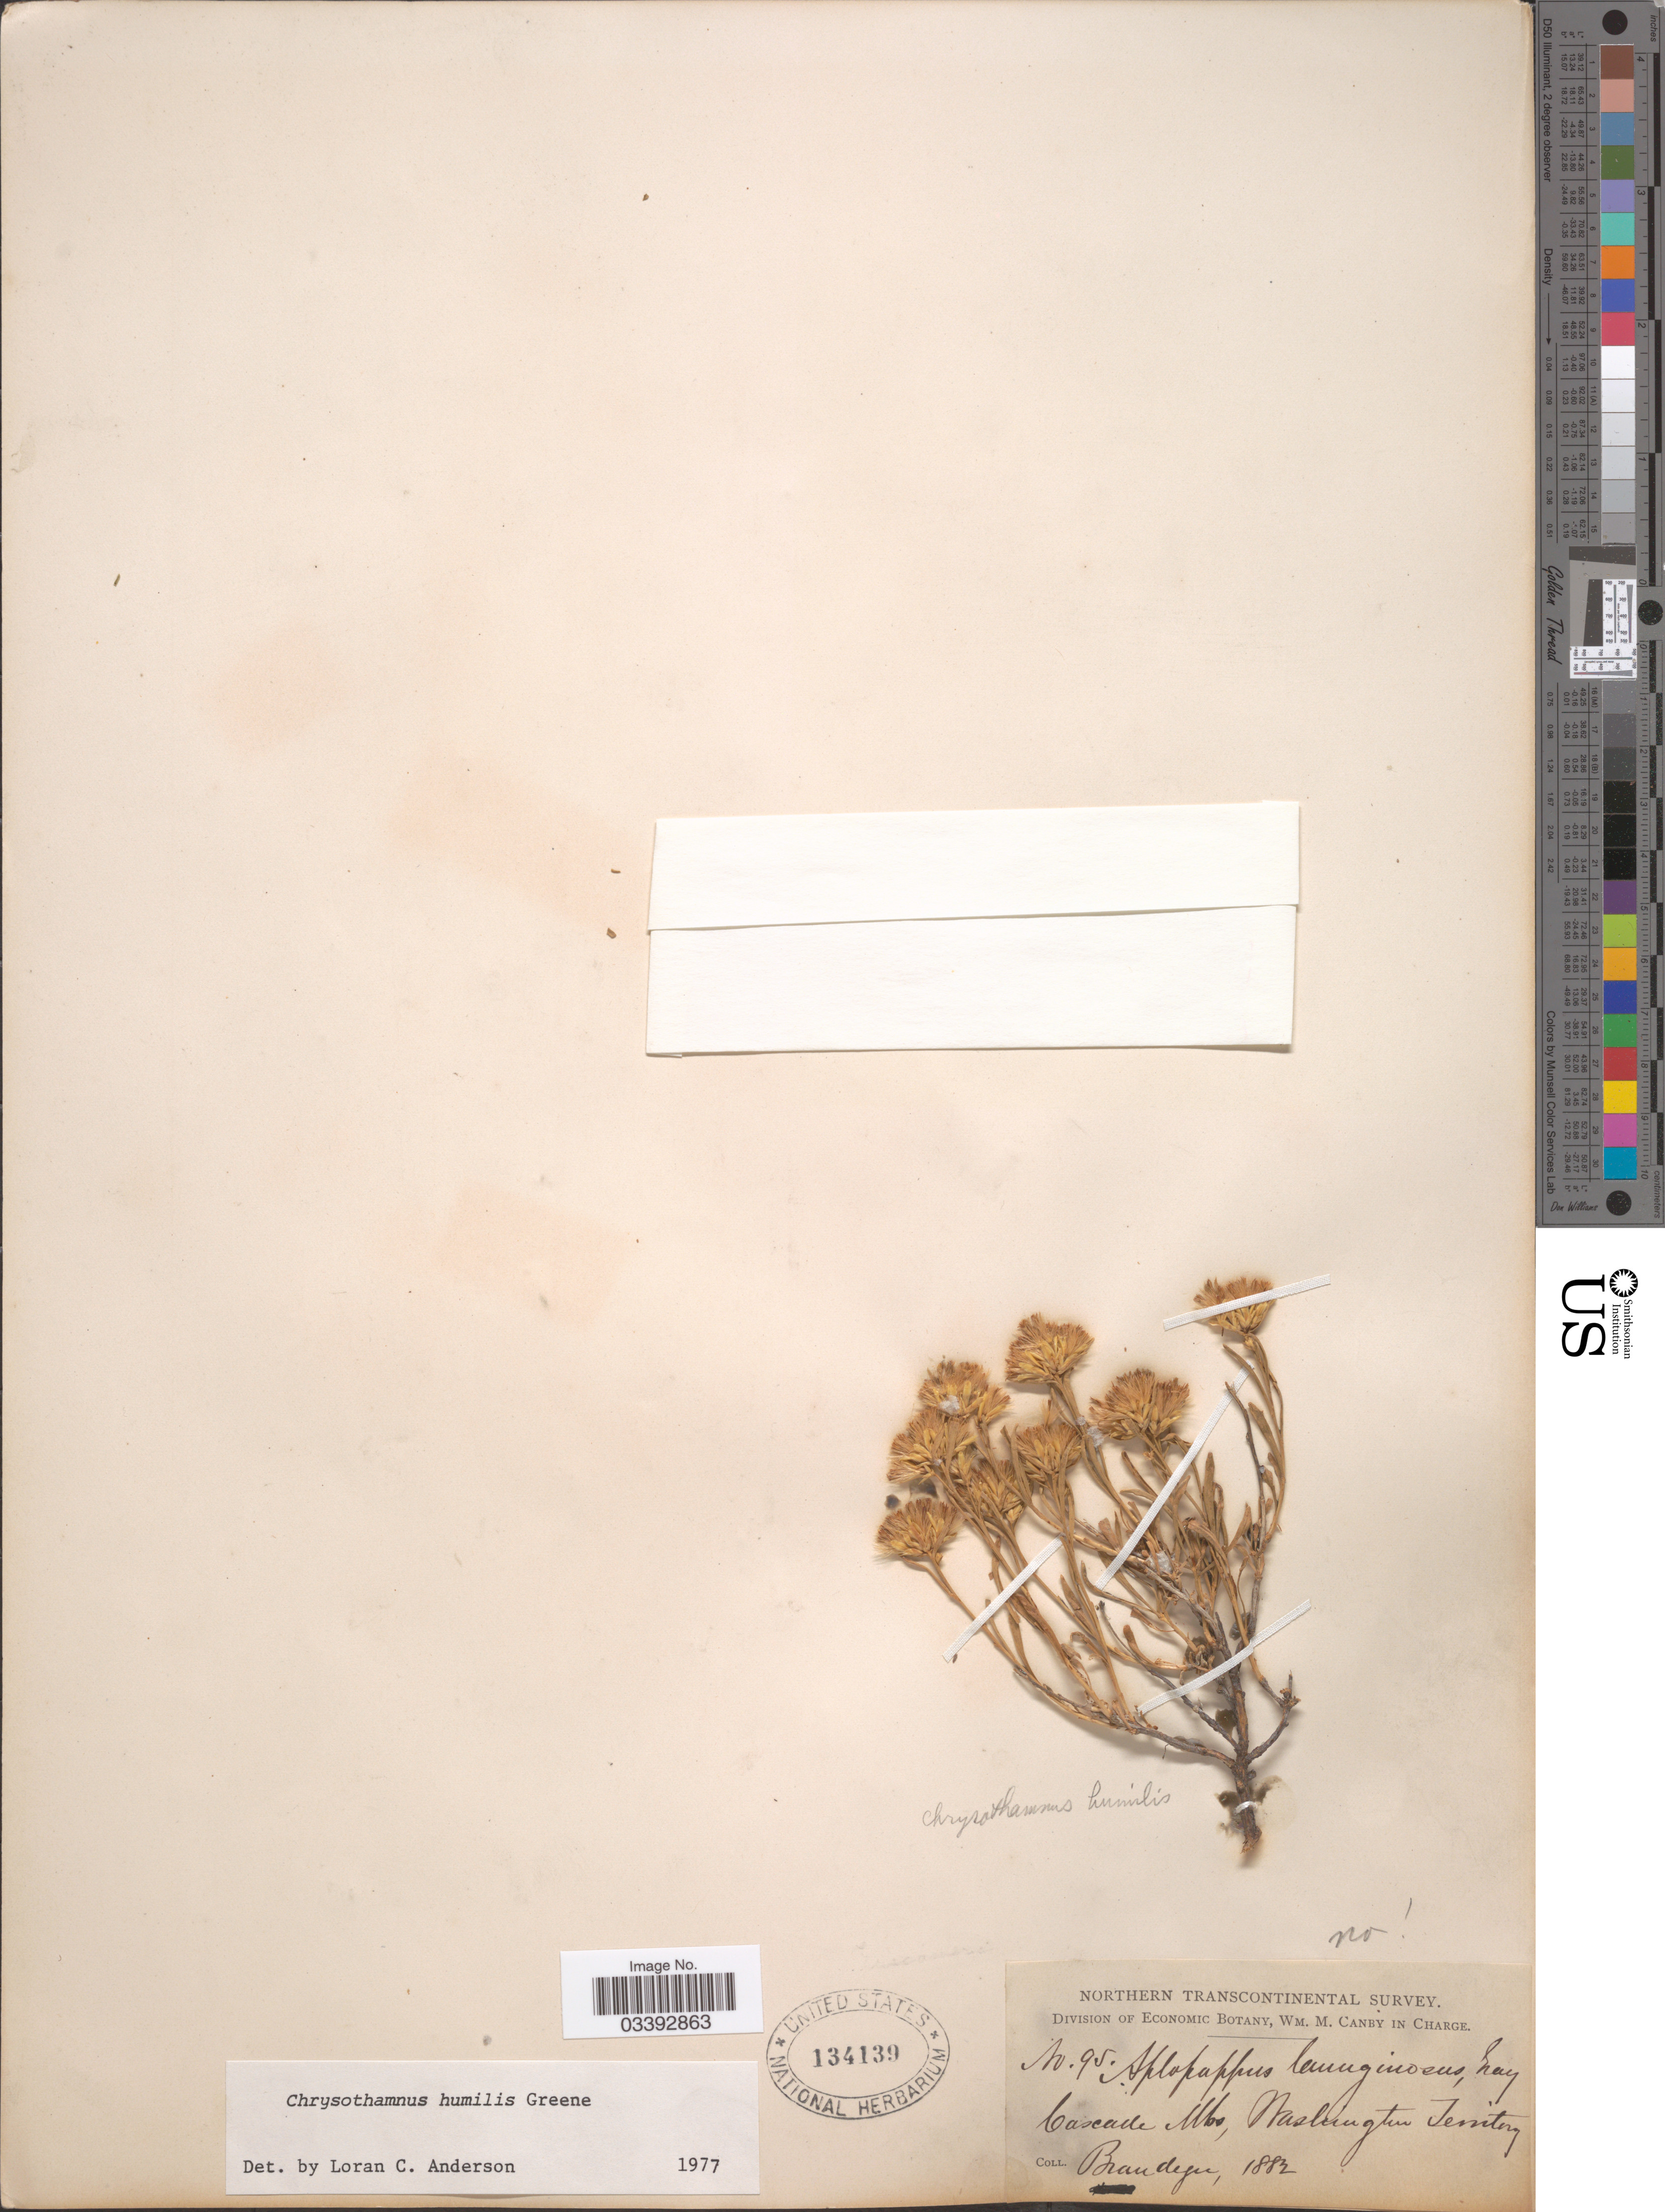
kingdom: Plantae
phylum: Tracheophyta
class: Magnoliopsida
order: Asterales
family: Asteraceae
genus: Chrysothamnus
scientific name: Chrysothamnus humilis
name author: Greene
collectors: -- Brandegee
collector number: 95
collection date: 1882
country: United States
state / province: Washington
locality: Northern Transcontinental Survey. Cascade Mts.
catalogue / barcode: US 134139